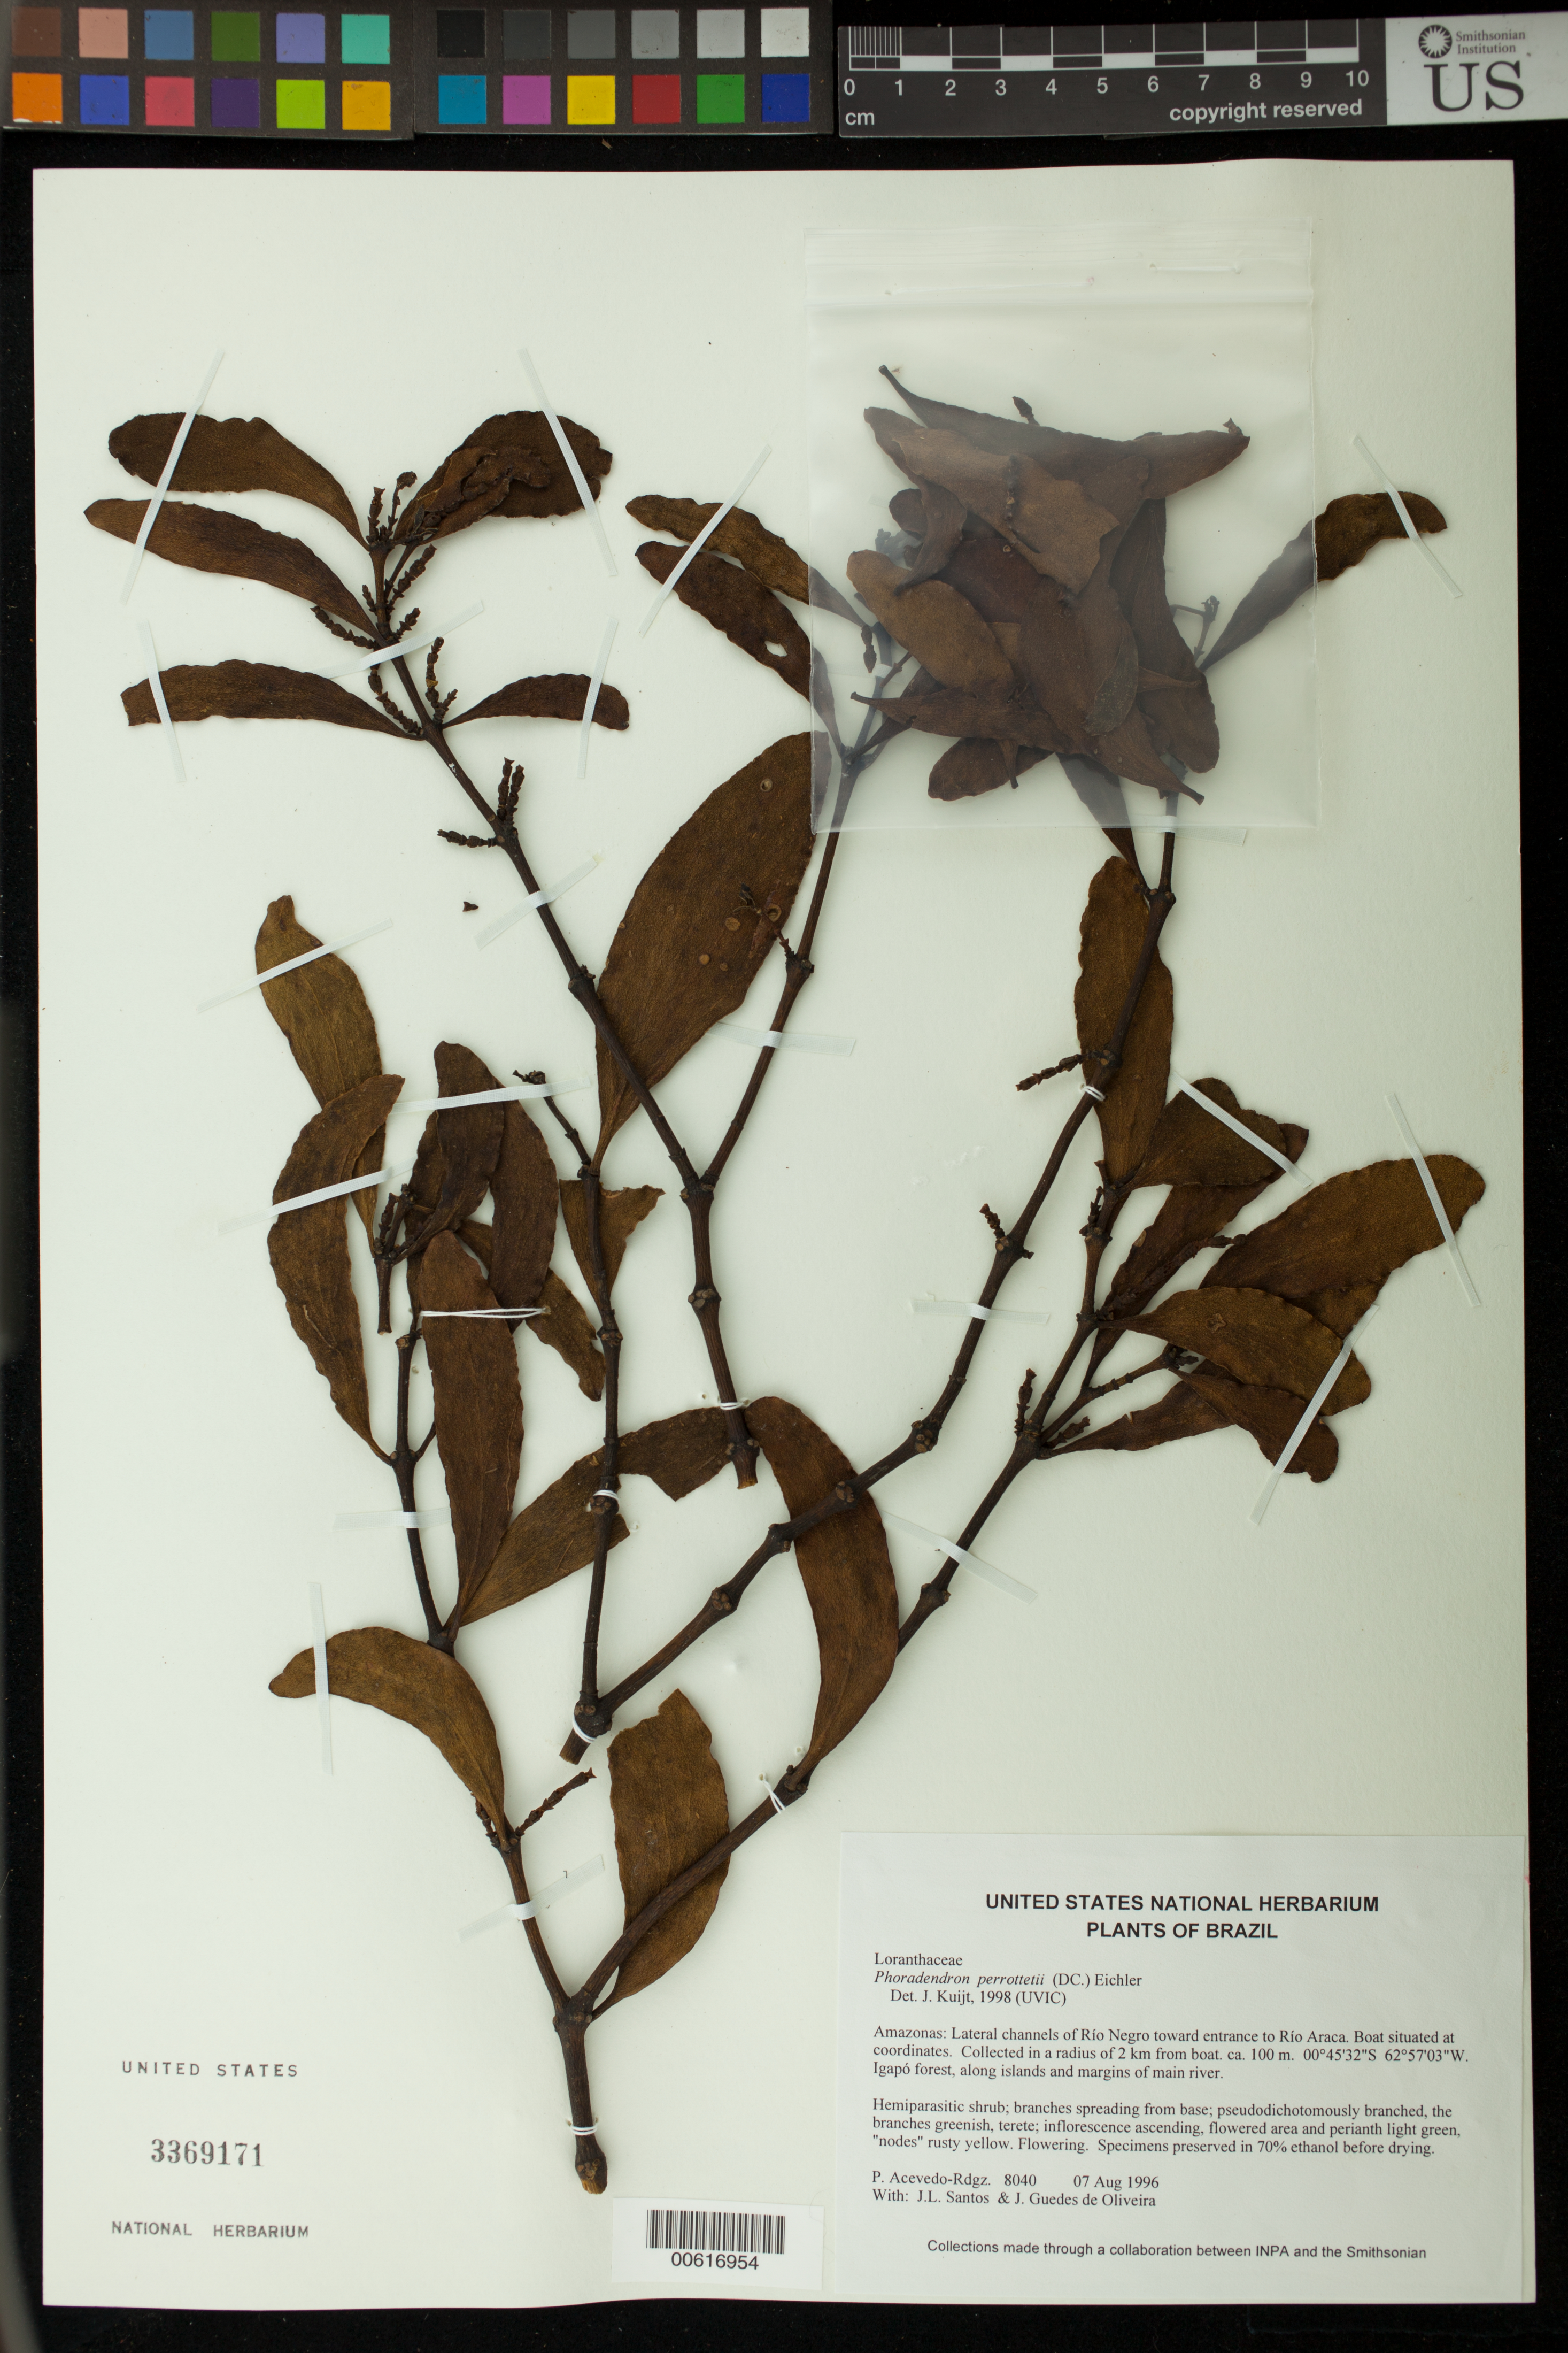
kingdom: Plantae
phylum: Tracheophyta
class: Magnoliopsida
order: Santalales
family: Viscaceae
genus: Phoradendron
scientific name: Phoradendron diminutivum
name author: E.A. Kellogg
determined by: Kuijt, Job, (CANADA)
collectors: P. Acevedo-Rodr., J. L. Santos & J. Guedes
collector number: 8040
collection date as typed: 07 Aug 1996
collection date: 1996-08-07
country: Brazil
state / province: Amazonas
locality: Amazonas: Lateral channels of Río Negro toward entrance to Río Araca. Boat situated at coordinates. Collected in a radius of 2 km from boat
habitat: Igapó forest, along islands and margins of main river.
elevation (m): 100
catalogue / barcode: US 3369171